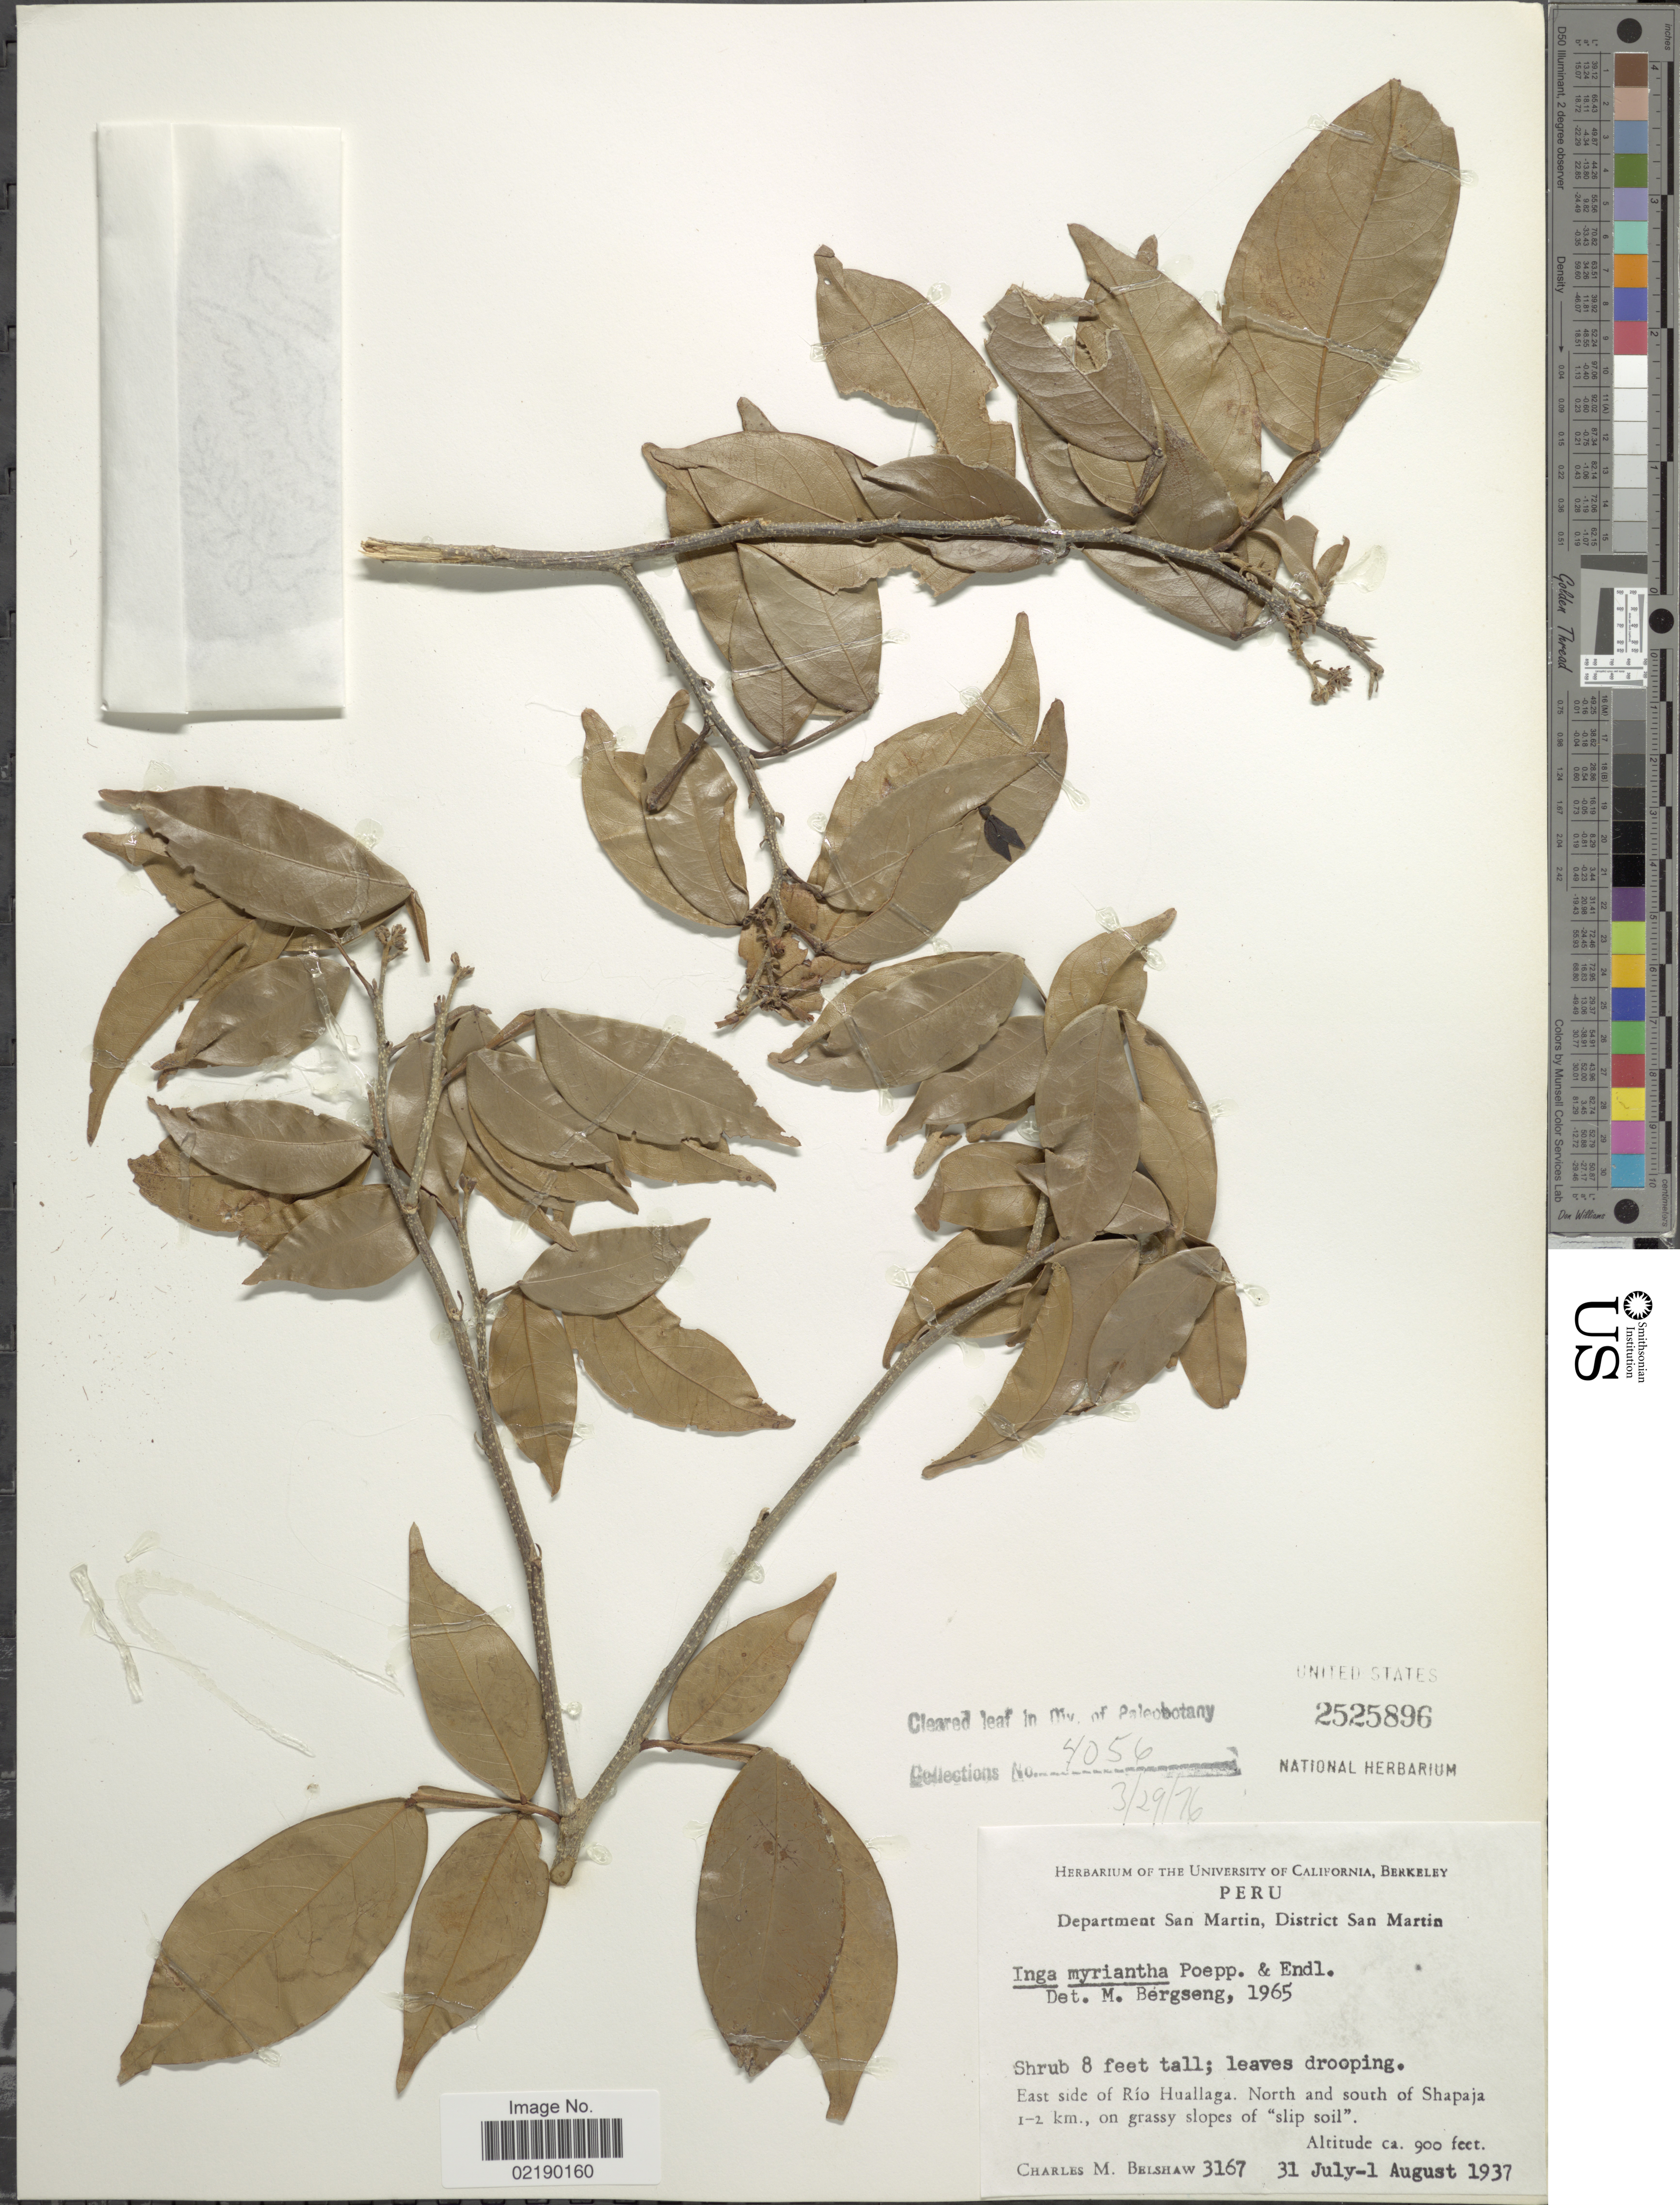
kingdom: Plantae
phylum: Tracheophyta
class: Magnoliopsida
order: Fabales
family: Fabaceae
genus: Inga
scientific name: Inga umbellifera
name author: (Vahl) Steud. ex DC.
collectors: C. Shaw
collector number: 3167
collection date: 1937-07-31/1937-08-01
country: Peru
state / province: San Martín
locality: District San Martin, East side of Rio Huallaga. North and south of Shapaja 1-2 km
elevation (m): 274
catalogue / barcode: US 2525896